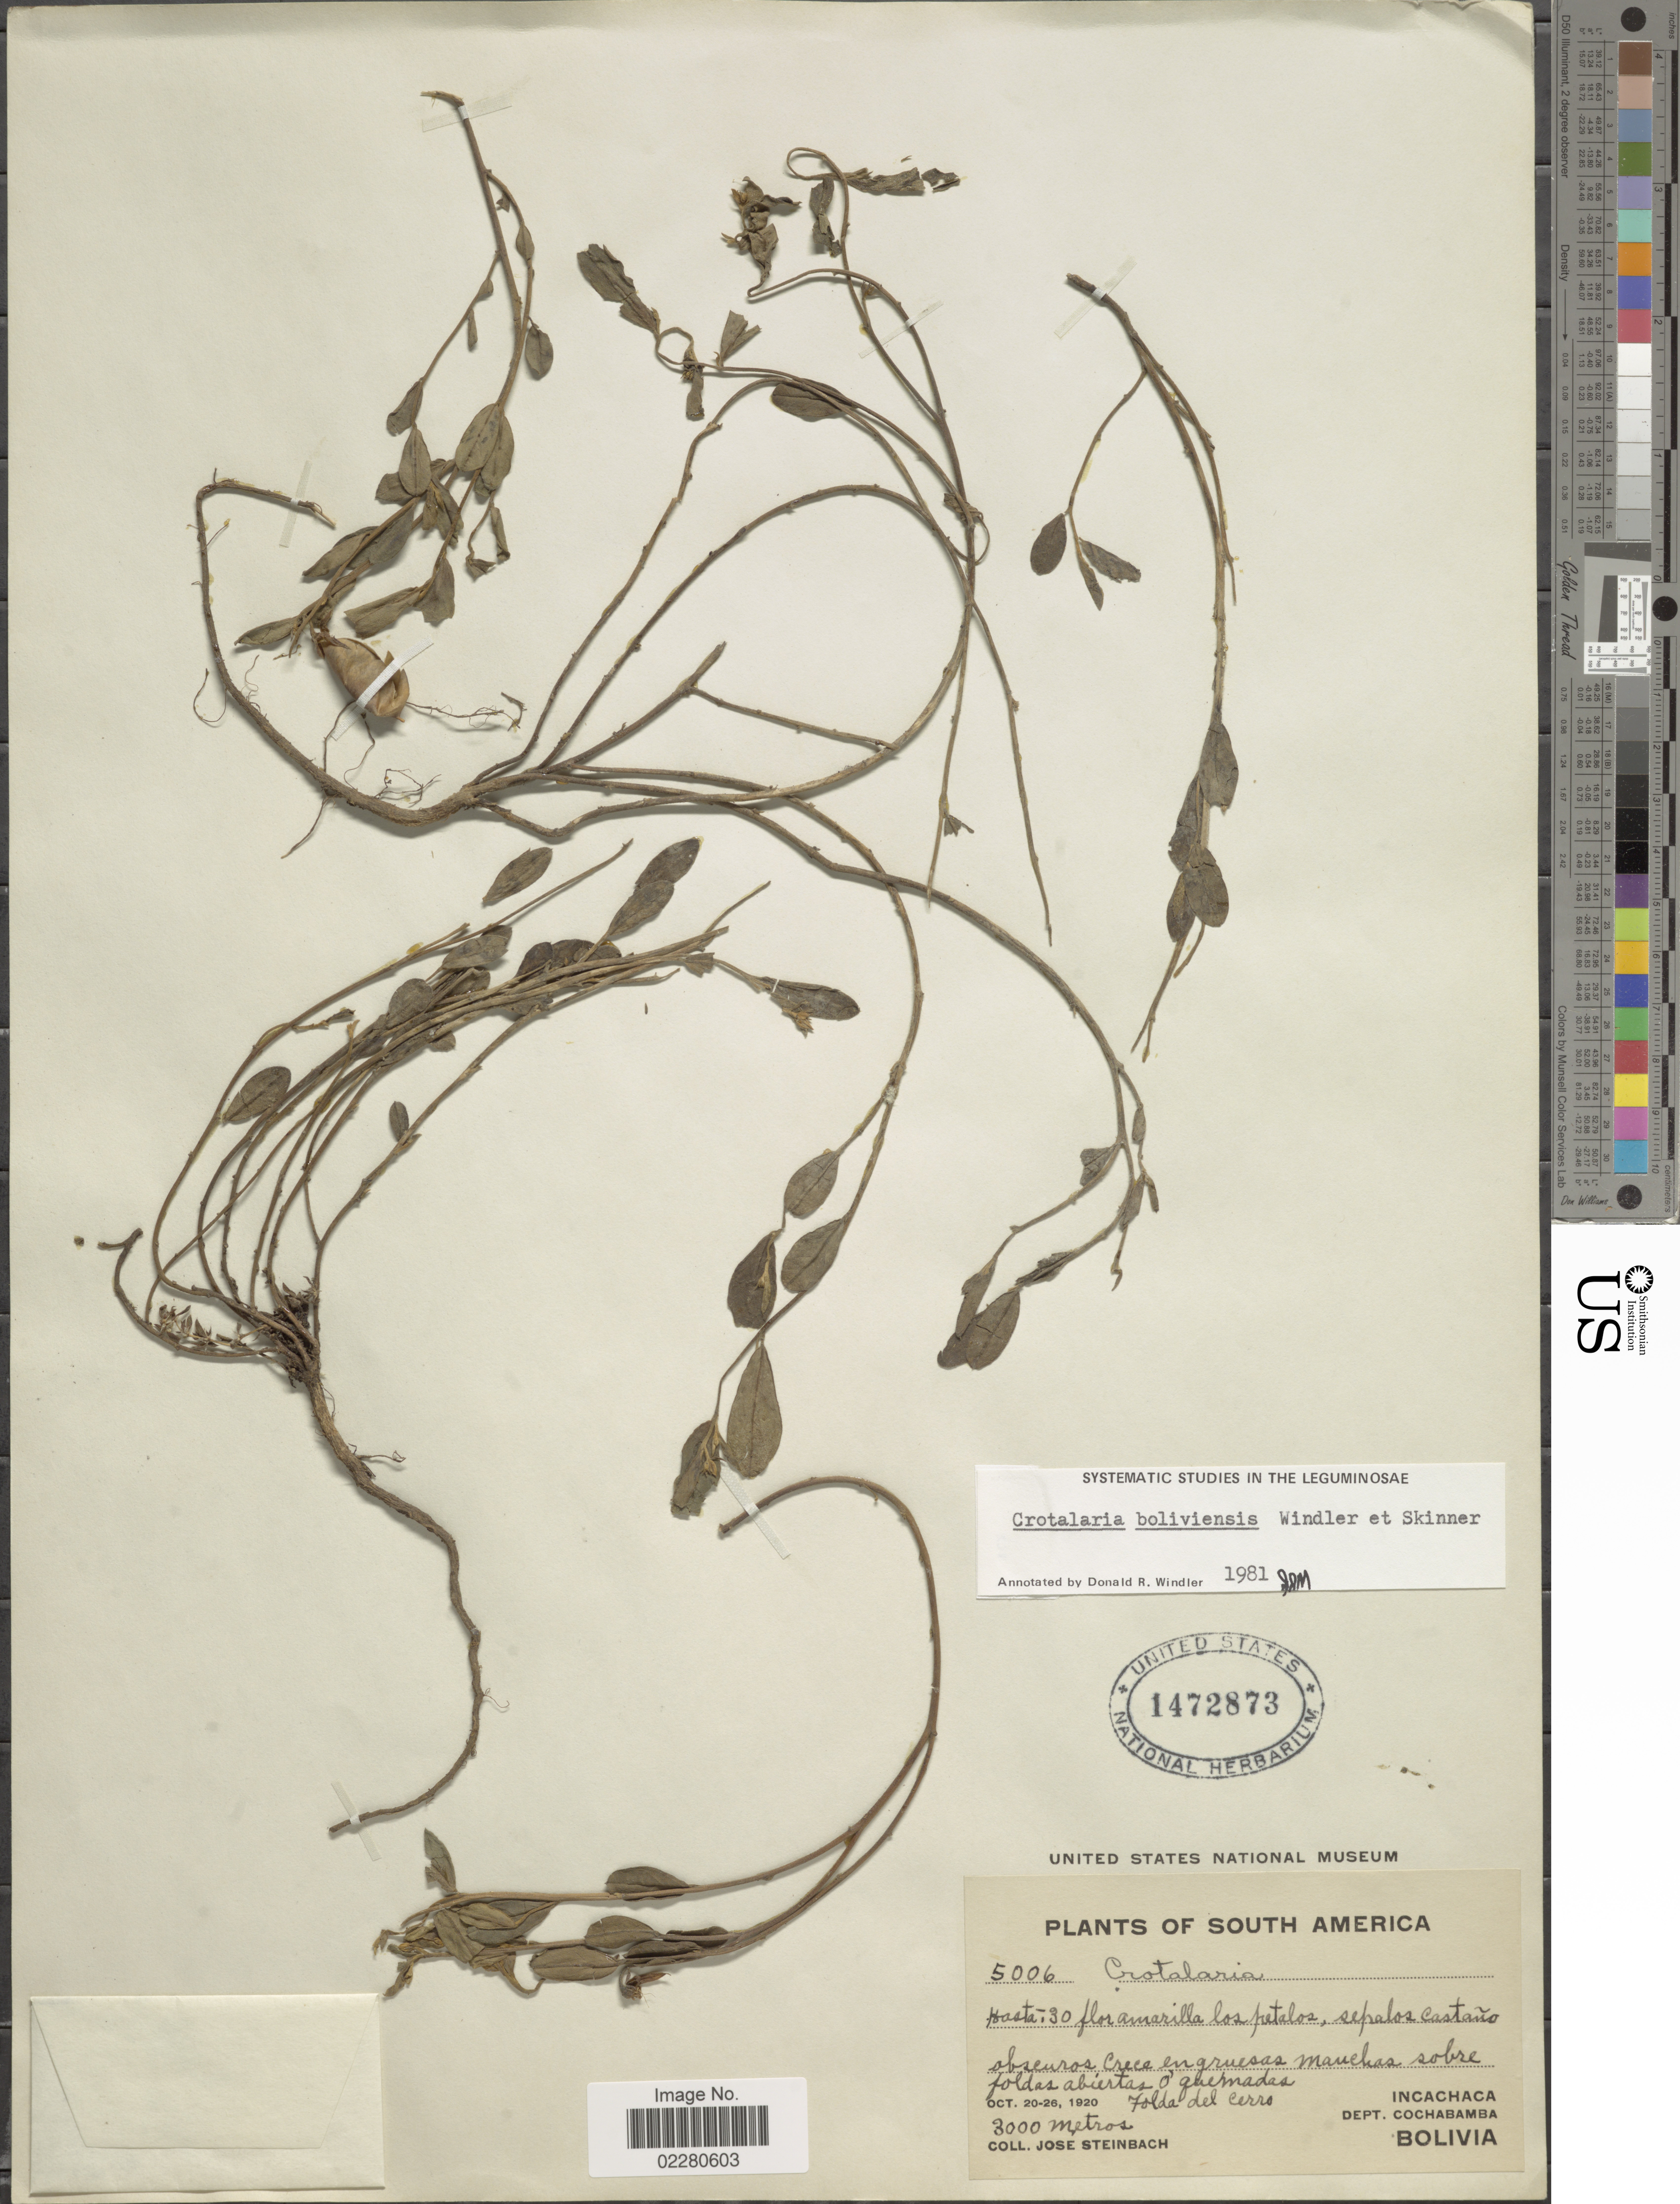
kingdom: Plantae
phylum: Tracheophyta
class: Magnoliopsida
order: Fabales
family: Fabaceae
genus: Crotalaria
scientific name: Crotalaria boliviensis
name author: Windler & S.G. Skinner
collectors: J. Steinbach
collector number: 5006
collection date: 1920-10-20/1920-10-26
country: Bolivia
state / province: Cochabamba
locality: Incachaca. Dept. Cochabamba. Bolivia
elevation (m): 3000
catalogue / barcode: US 1472873